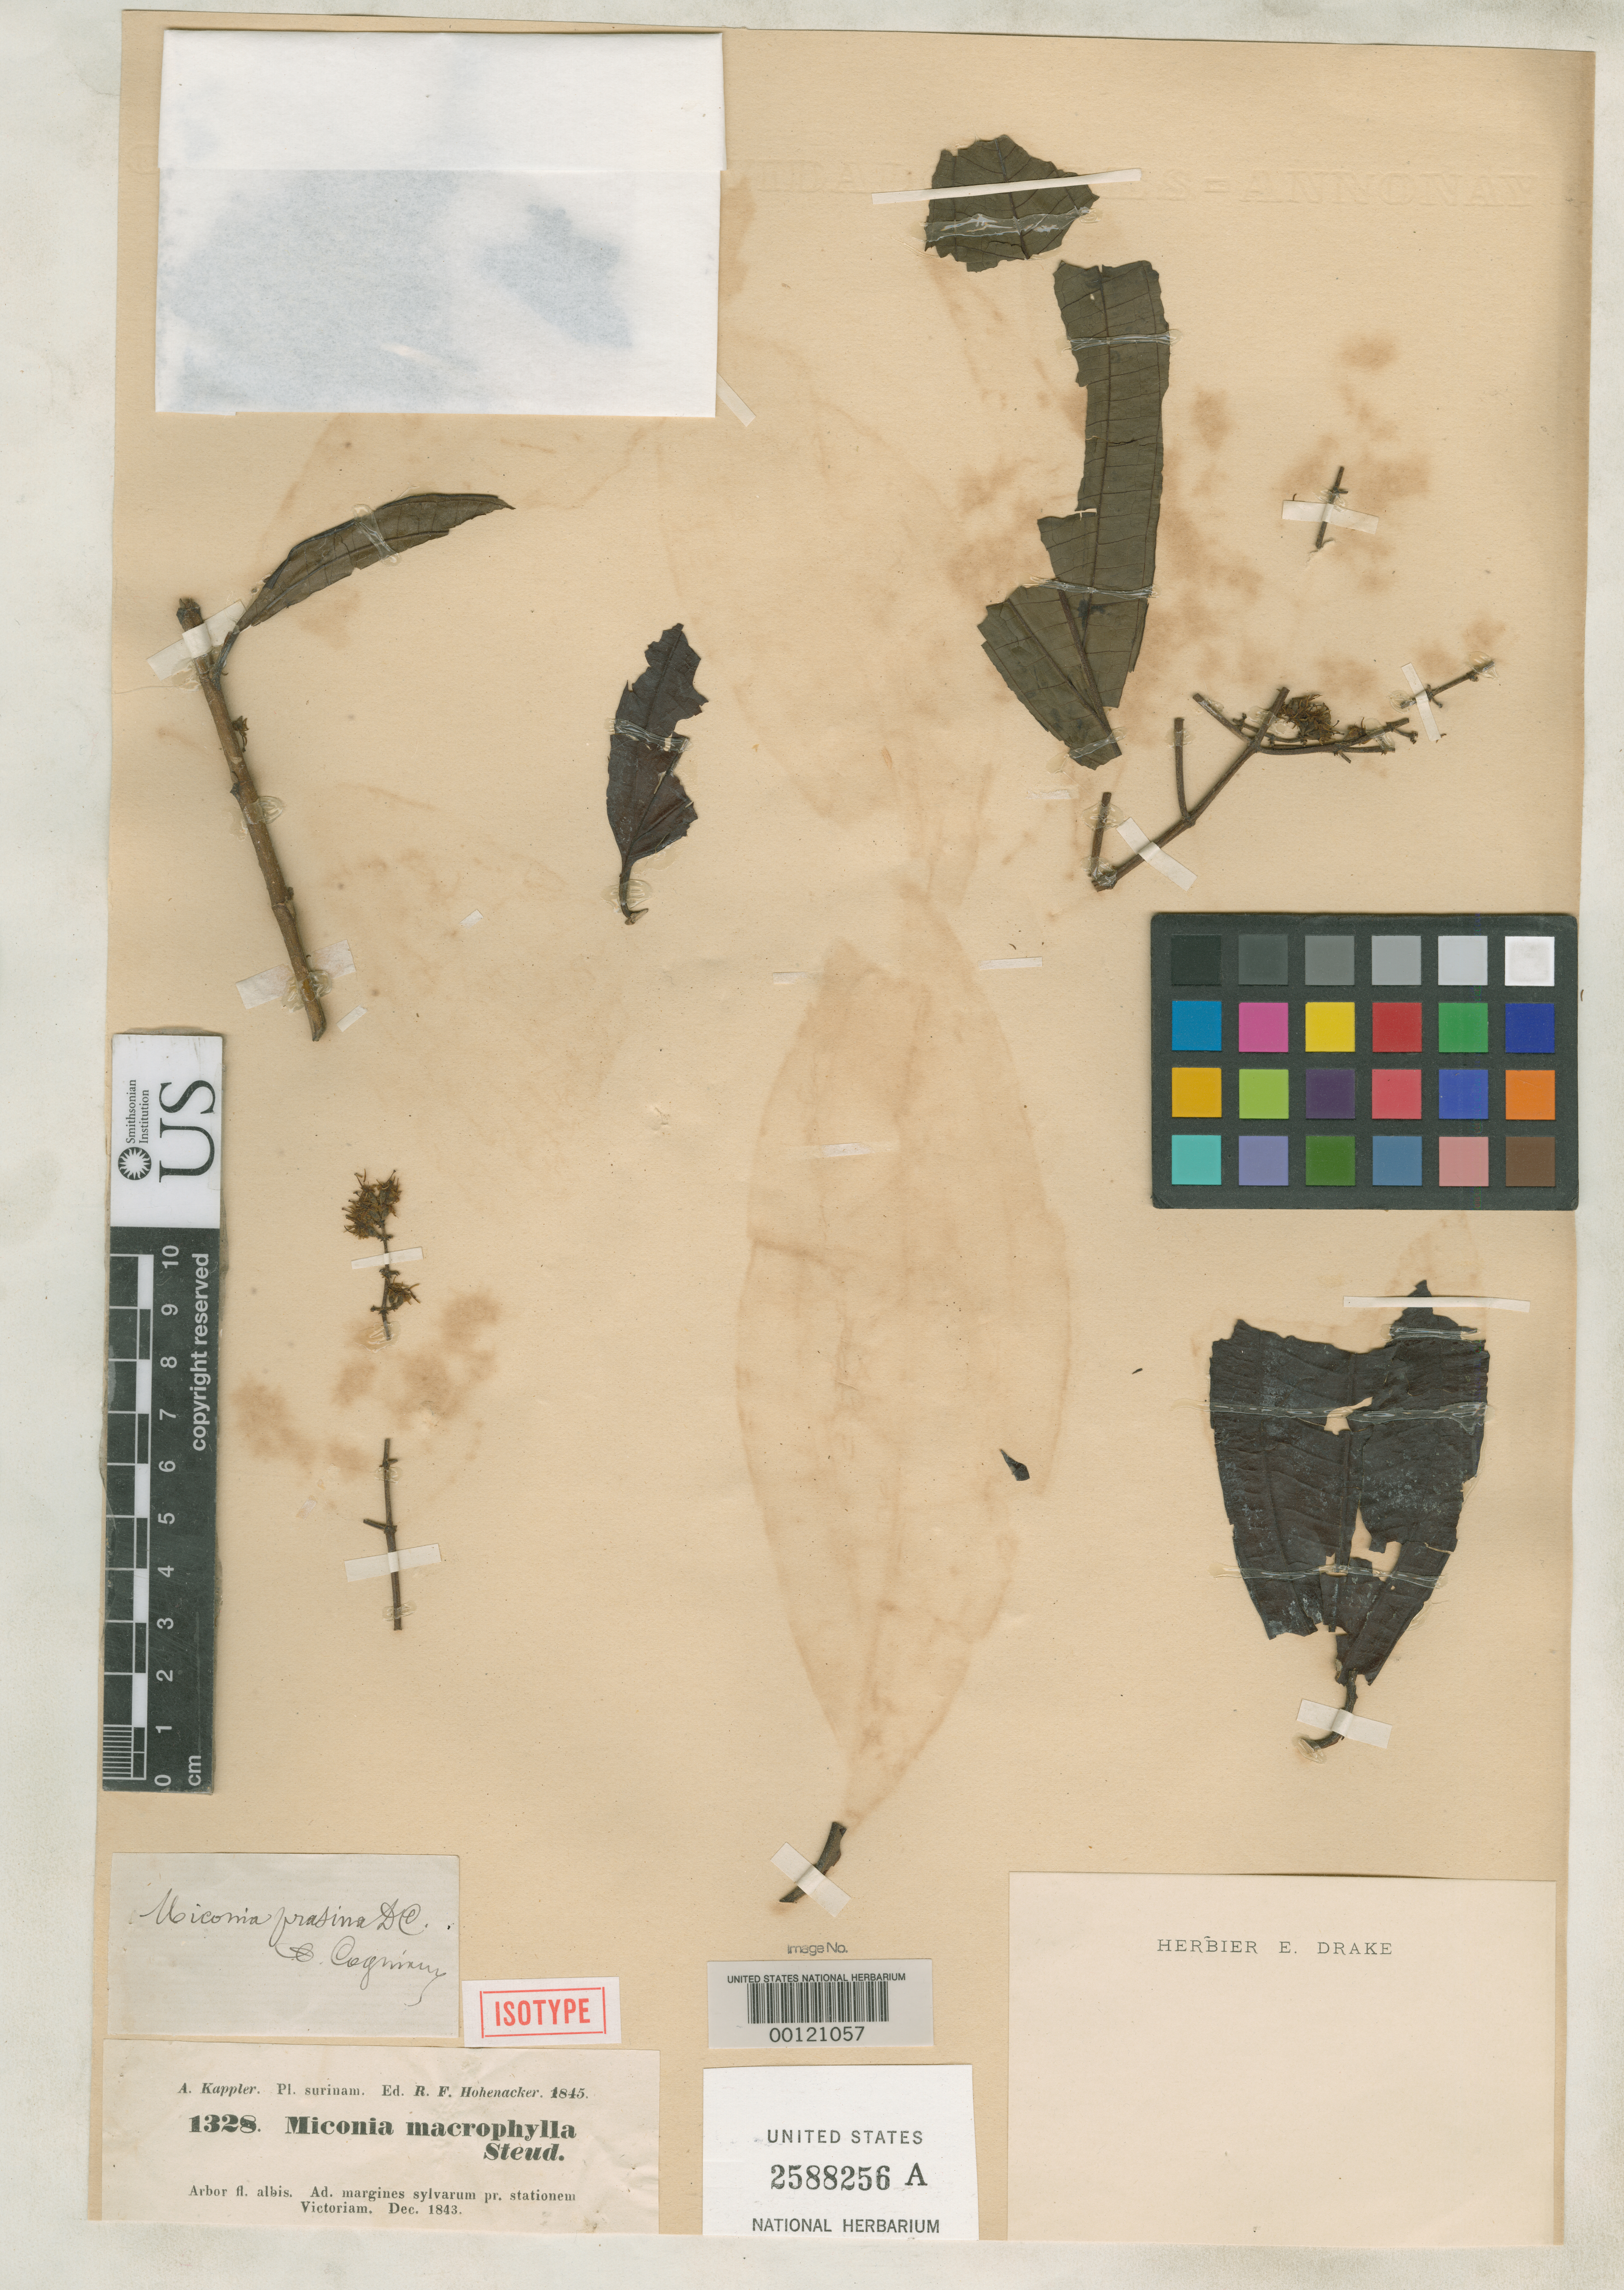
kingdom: Plantae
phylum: Tracheophyta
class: Magnoliopsida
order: Myrtales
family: Melastomataceae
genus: Miconia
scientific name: Miconia macrophylla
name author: Steud.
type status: Isotype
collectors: A. Kappler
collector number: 1328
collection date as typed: Dec 1843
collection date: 1843-12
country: Suriname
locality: Victoria.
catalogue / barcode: US 2588256A